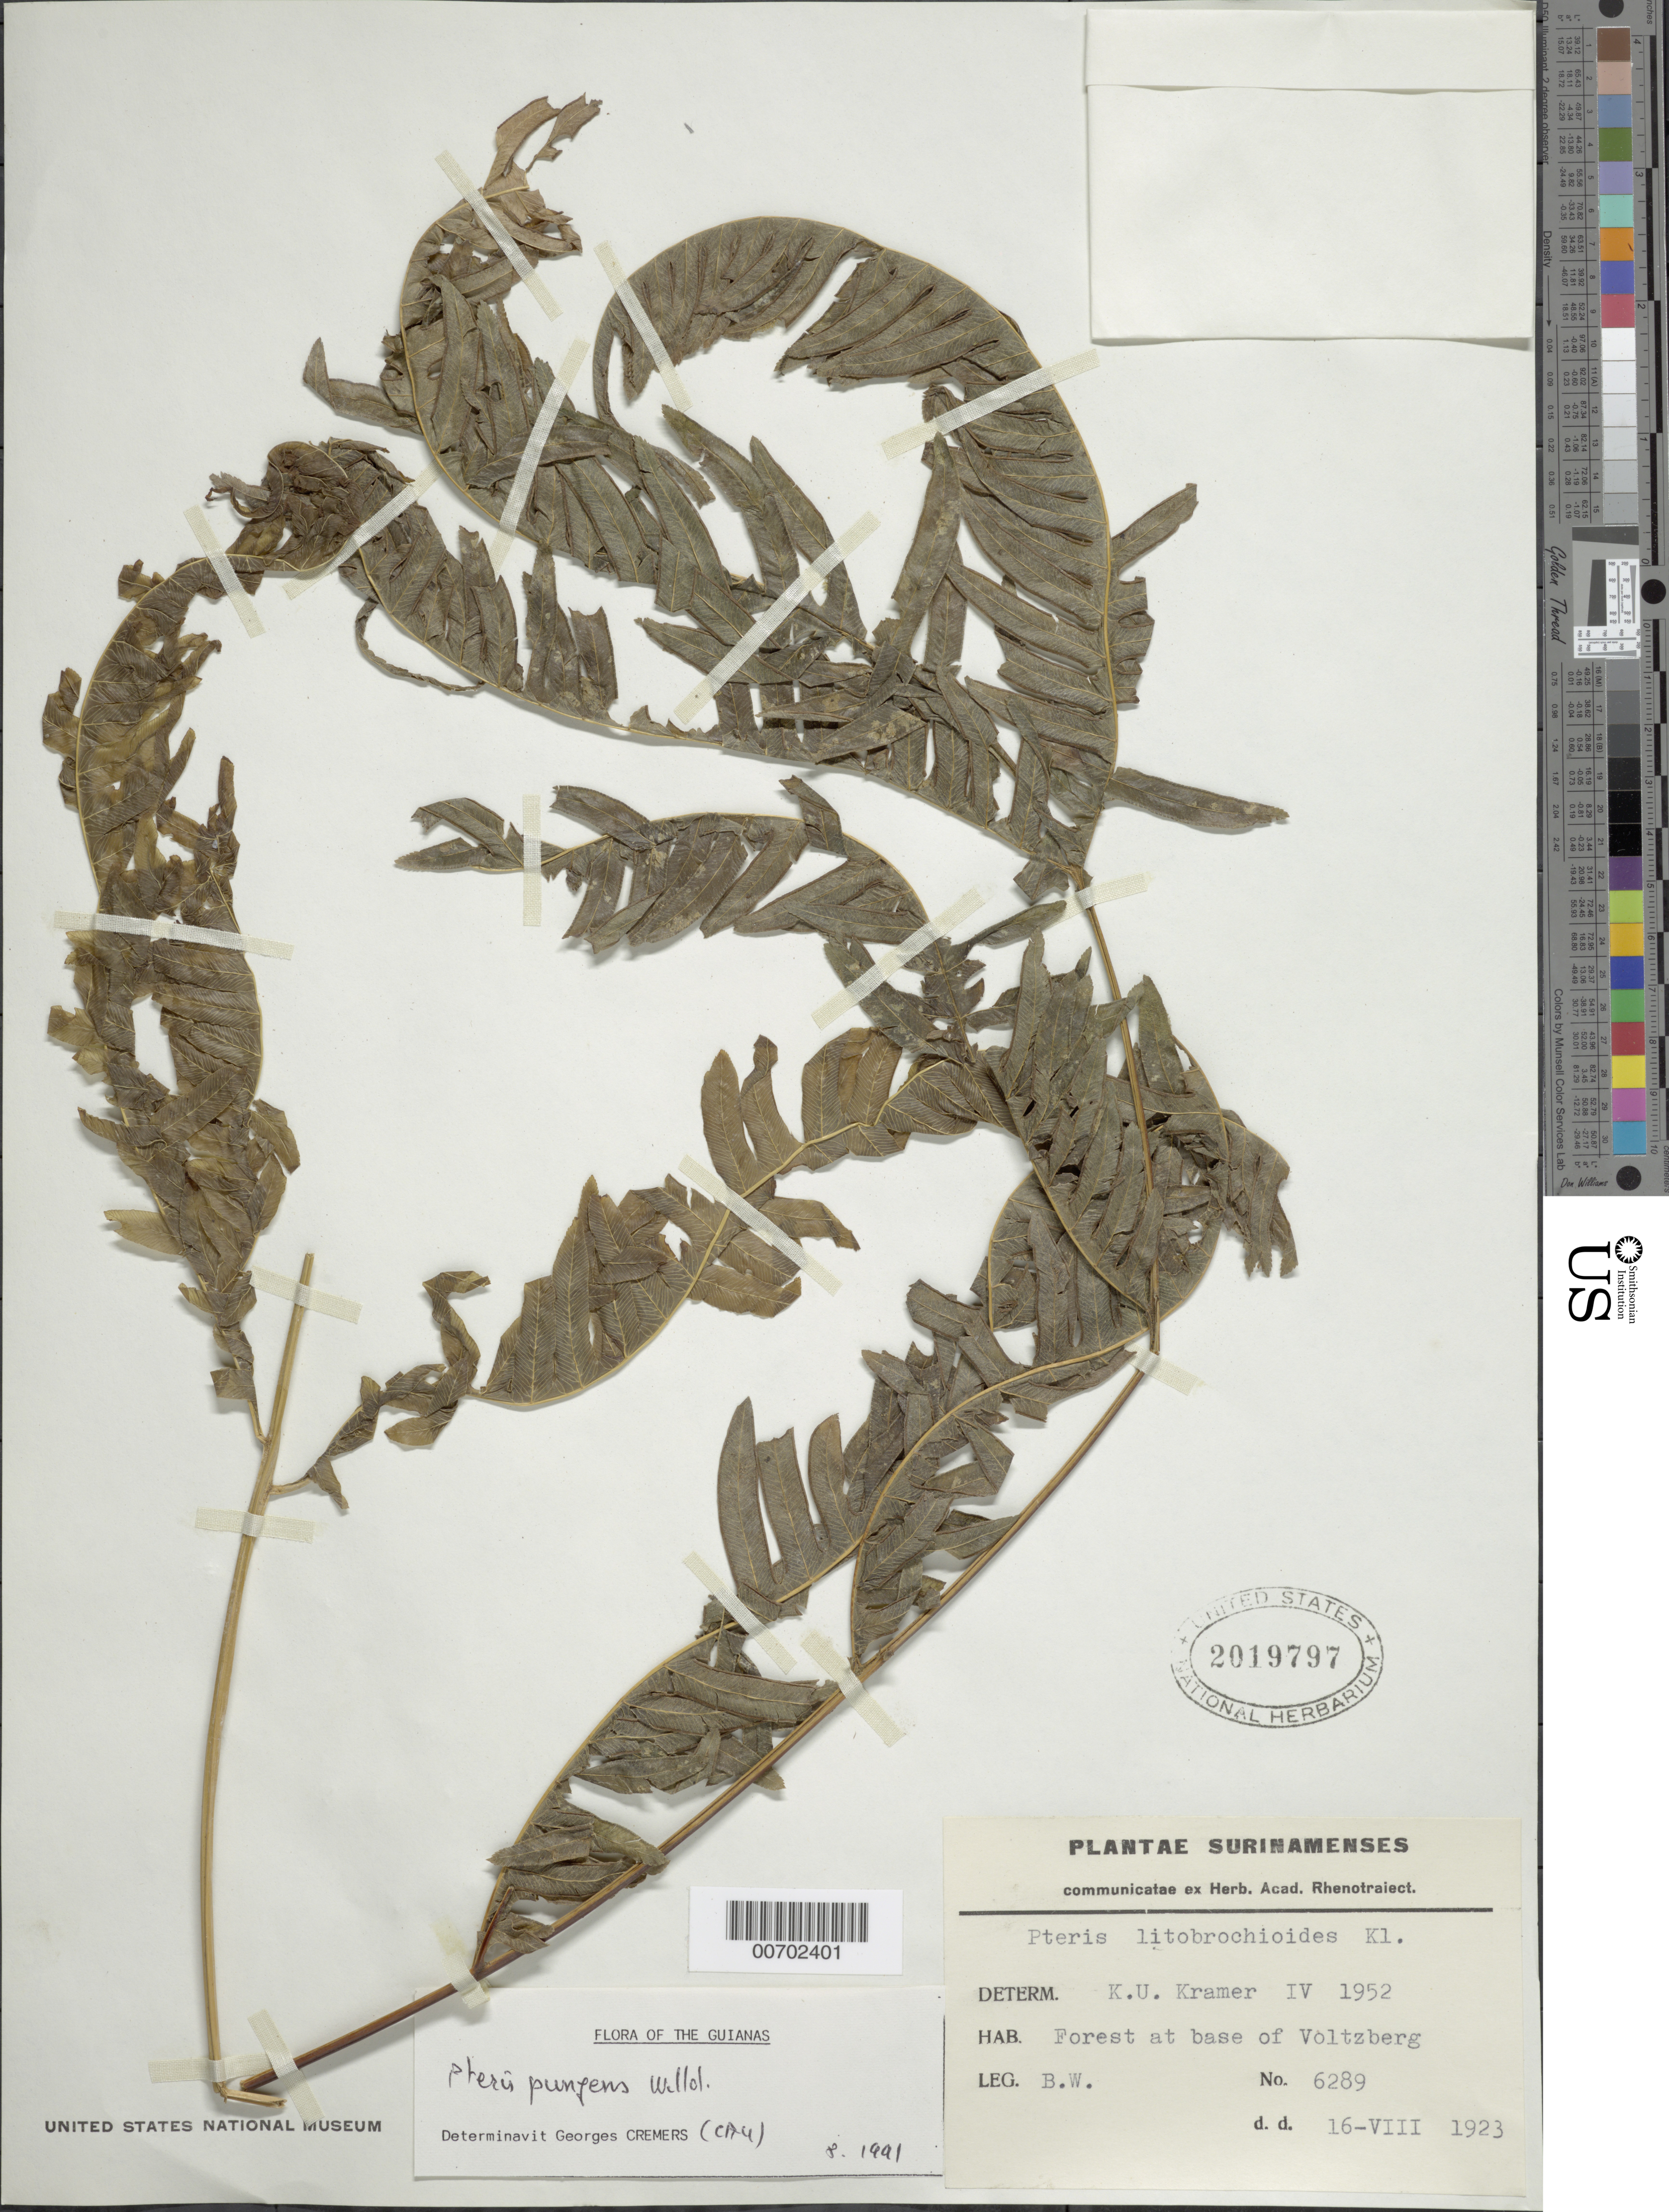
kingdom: Plantae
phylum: Tracheophyta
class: Polypodiopsida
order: Polypodiales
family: Pteridaceae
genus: Pteris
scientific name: Pteris pungens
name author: Willd.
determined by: Cremers, Georges A.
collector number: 6289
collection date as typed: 16-Aug-23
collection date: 1923-08-16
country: Suriname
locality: Voltzberg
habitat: Forest at base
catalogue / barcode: US 2019797